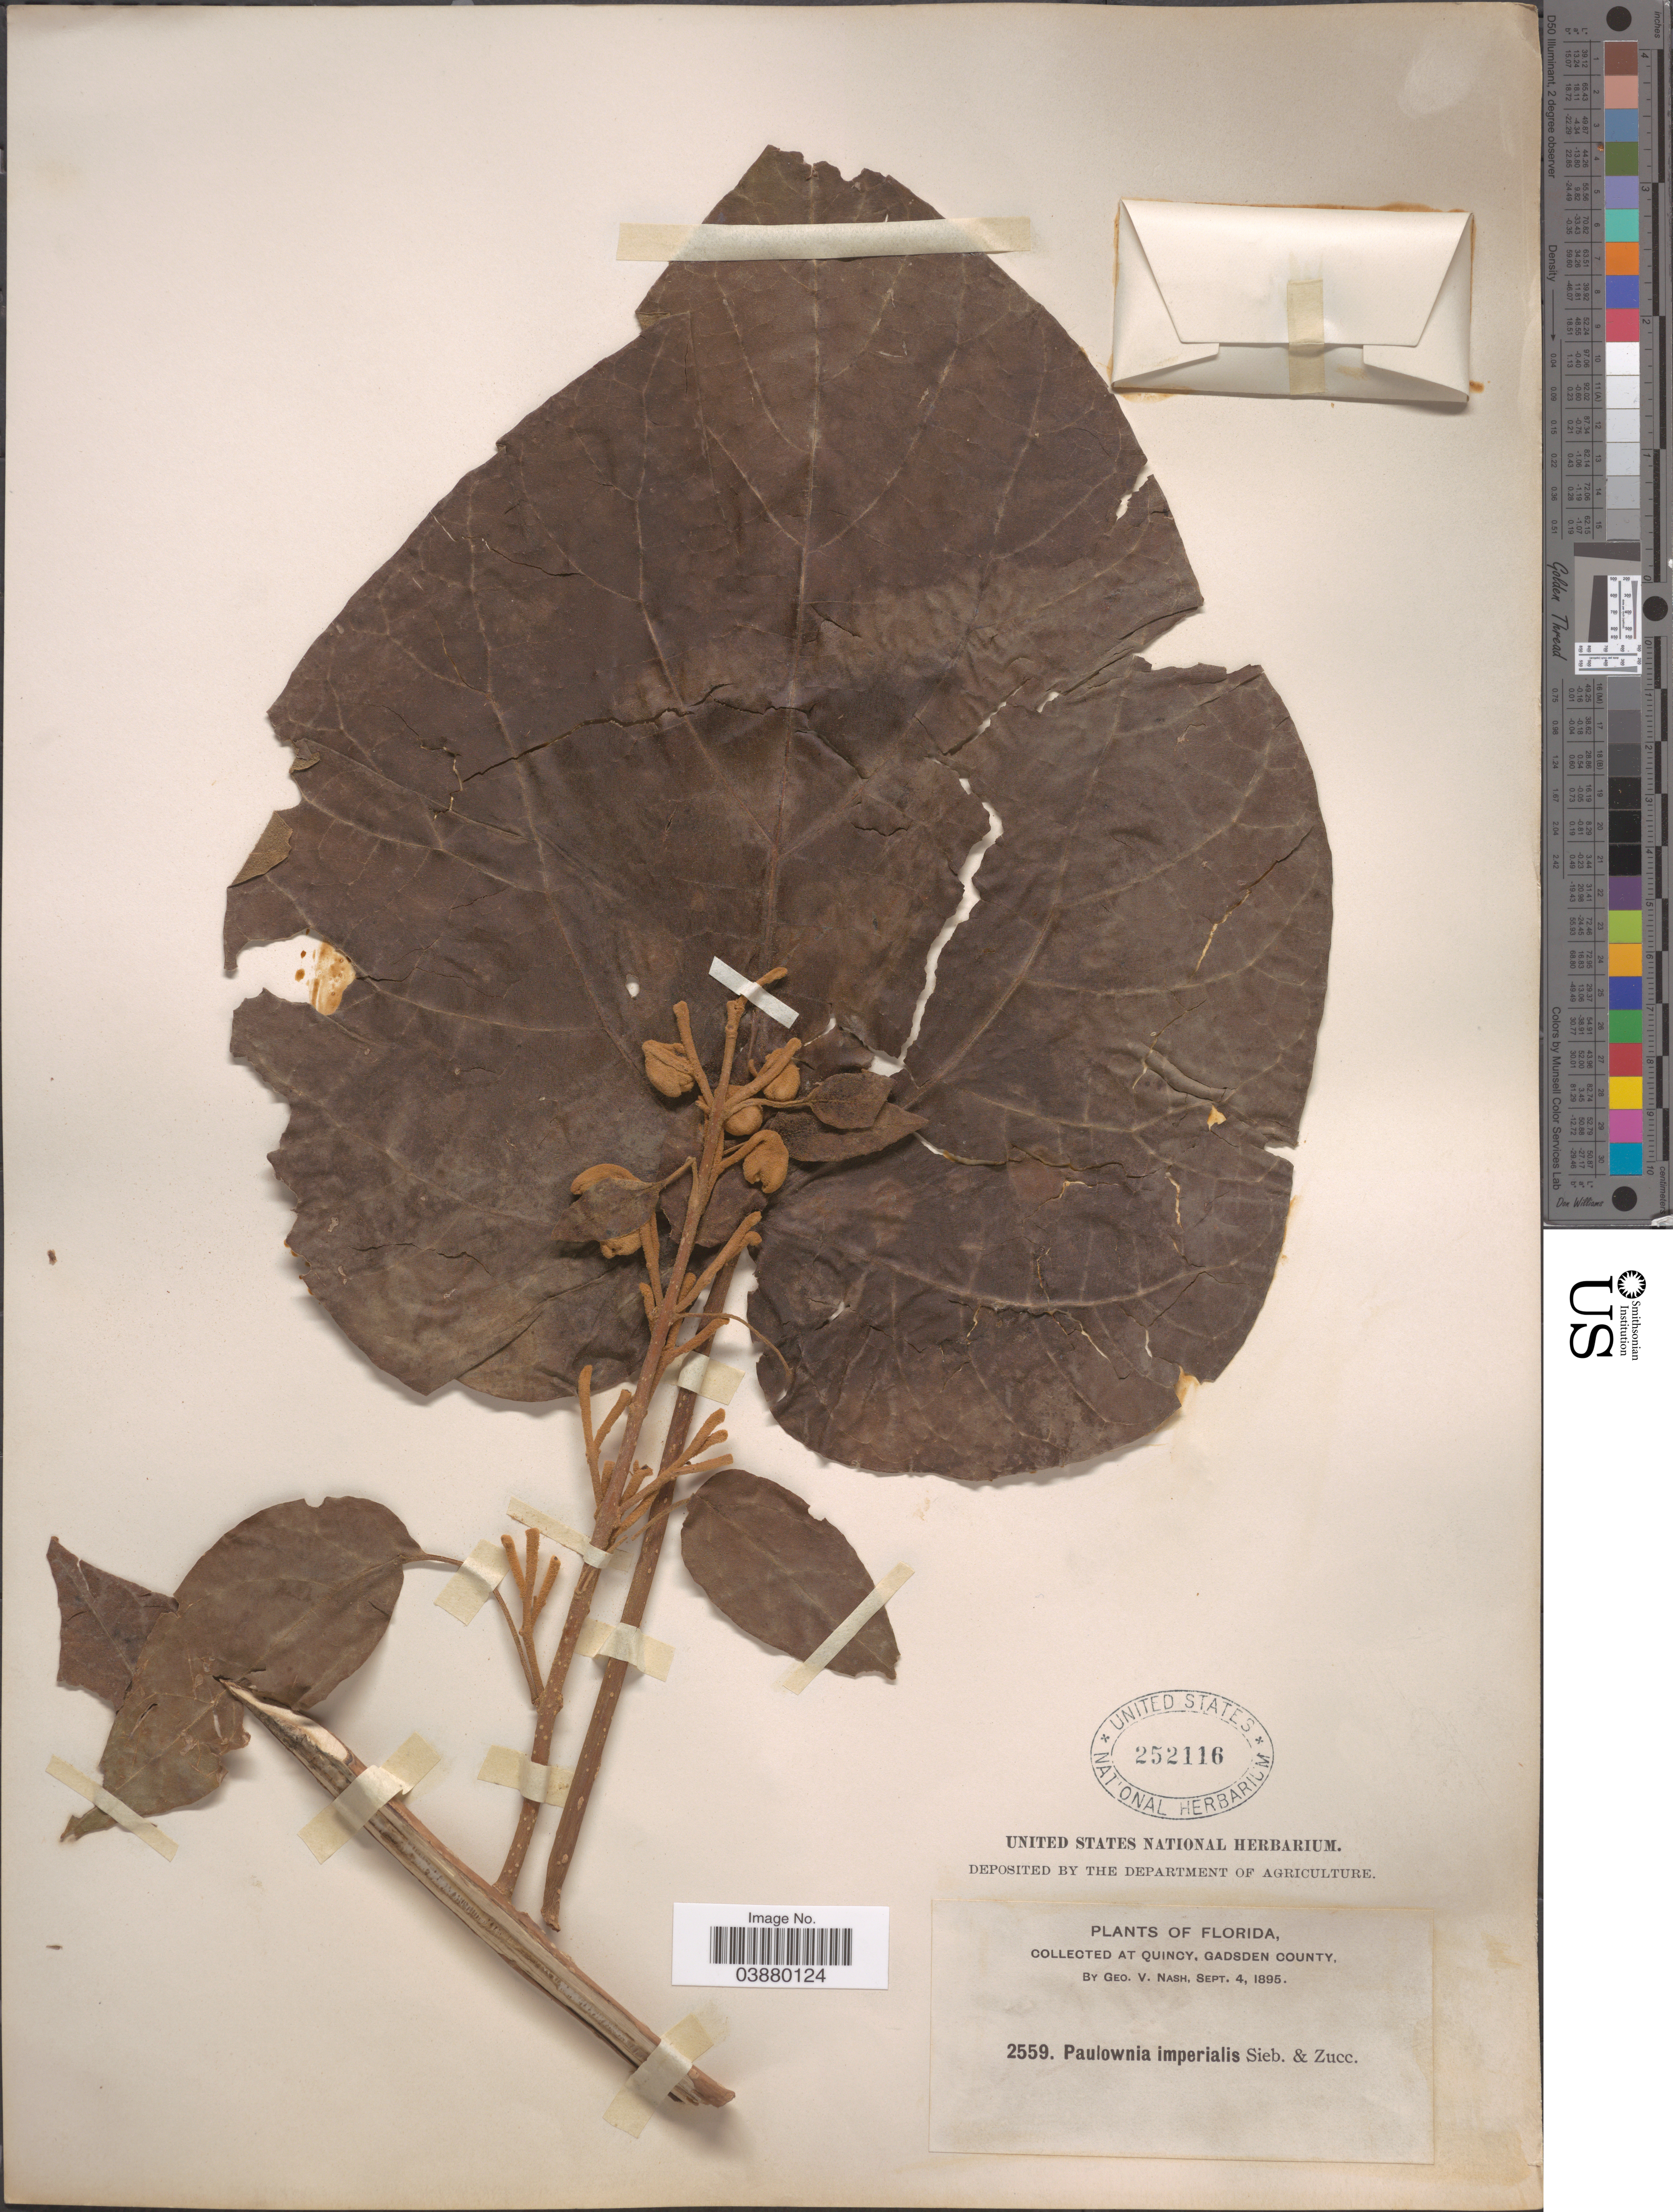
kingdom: Plantae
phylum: Tracheophyta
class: Magnoliopsida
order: Lamiales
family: Paulowniaceae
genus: Paulownia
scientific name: Paulownia tomentosa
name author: (Thunb.) Siebold & Zucc. ex Steud.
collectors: G. V. Nash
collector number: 2559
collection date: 1895-09-04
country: United States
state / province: Florida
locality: At Quincy, Gadsden County.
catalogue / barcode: US 252116